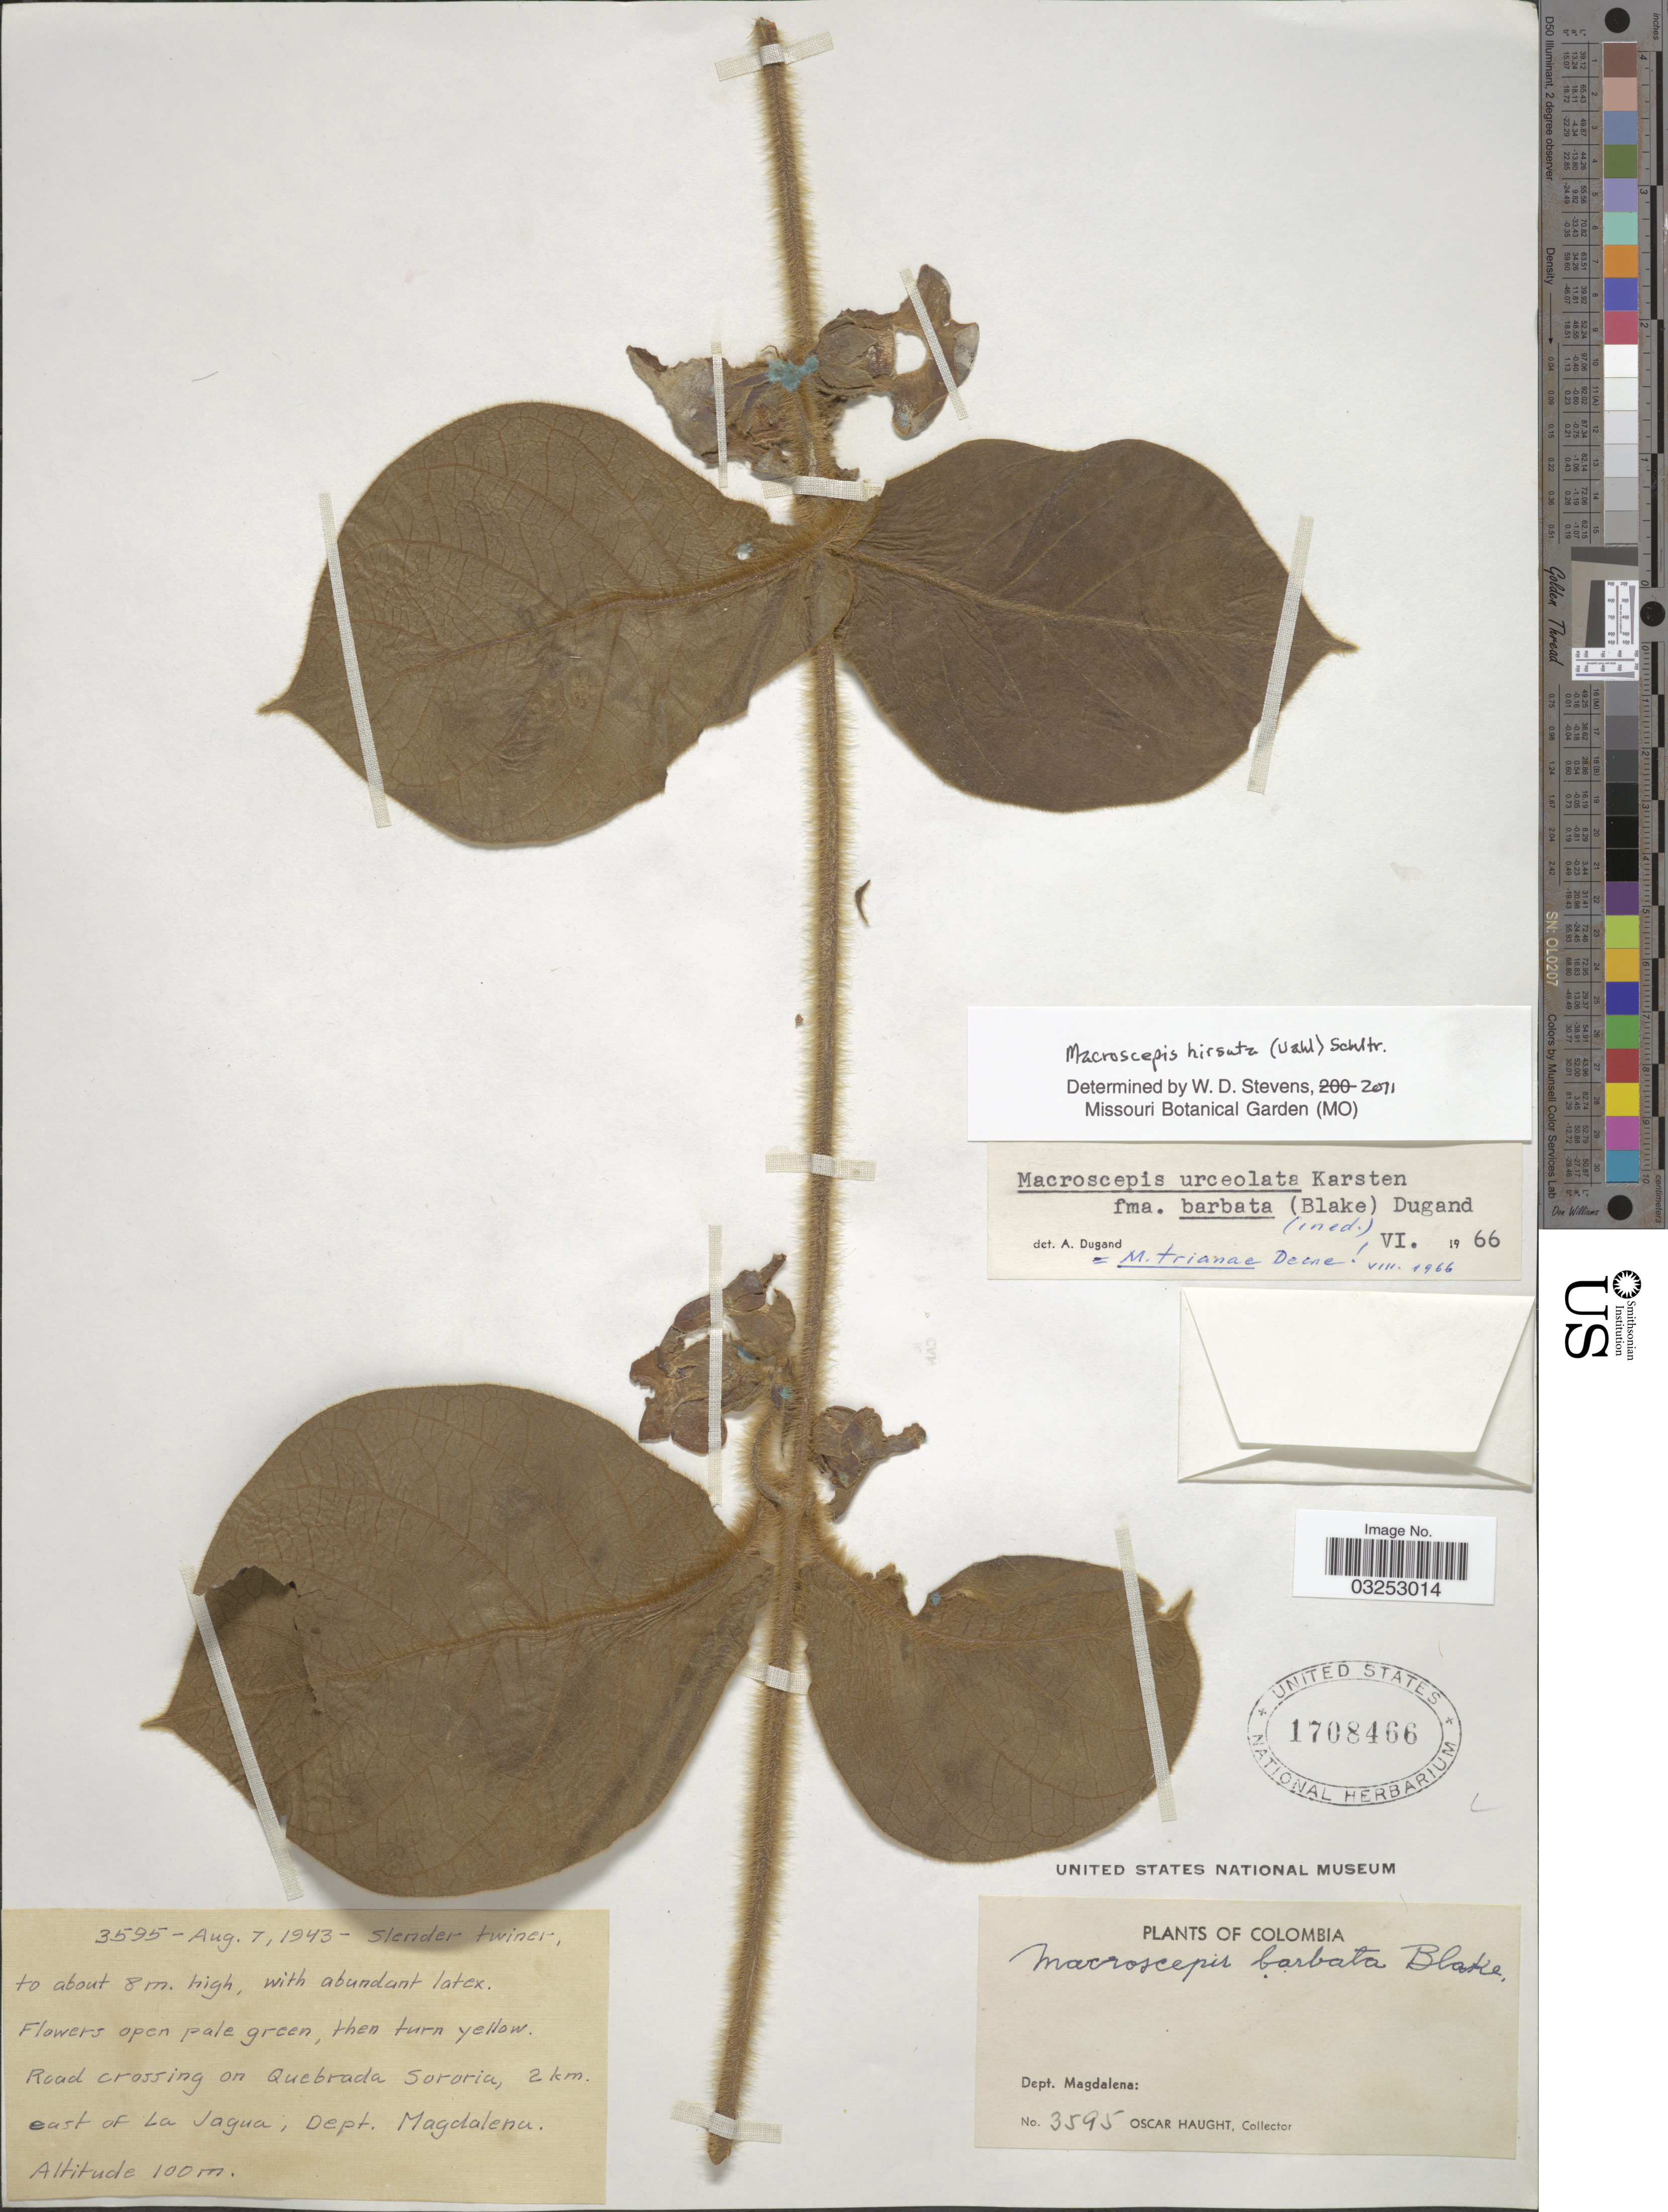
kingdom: Plantae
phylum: Tracheophyta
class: Magnoliopsida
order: Gentianales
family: Apocynaceae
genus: Macroscepis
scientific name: Macroscepis hirsuta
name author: (Vahl) Schltr.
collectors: O. Haught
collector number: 3595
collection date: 1943-08-07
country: Colombia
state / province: Magdalena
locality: Road crossing on Quebrada Sororia, 2km. east of La Jagua, Dept. Magdalena.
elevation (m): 100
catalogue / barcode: US 1708466